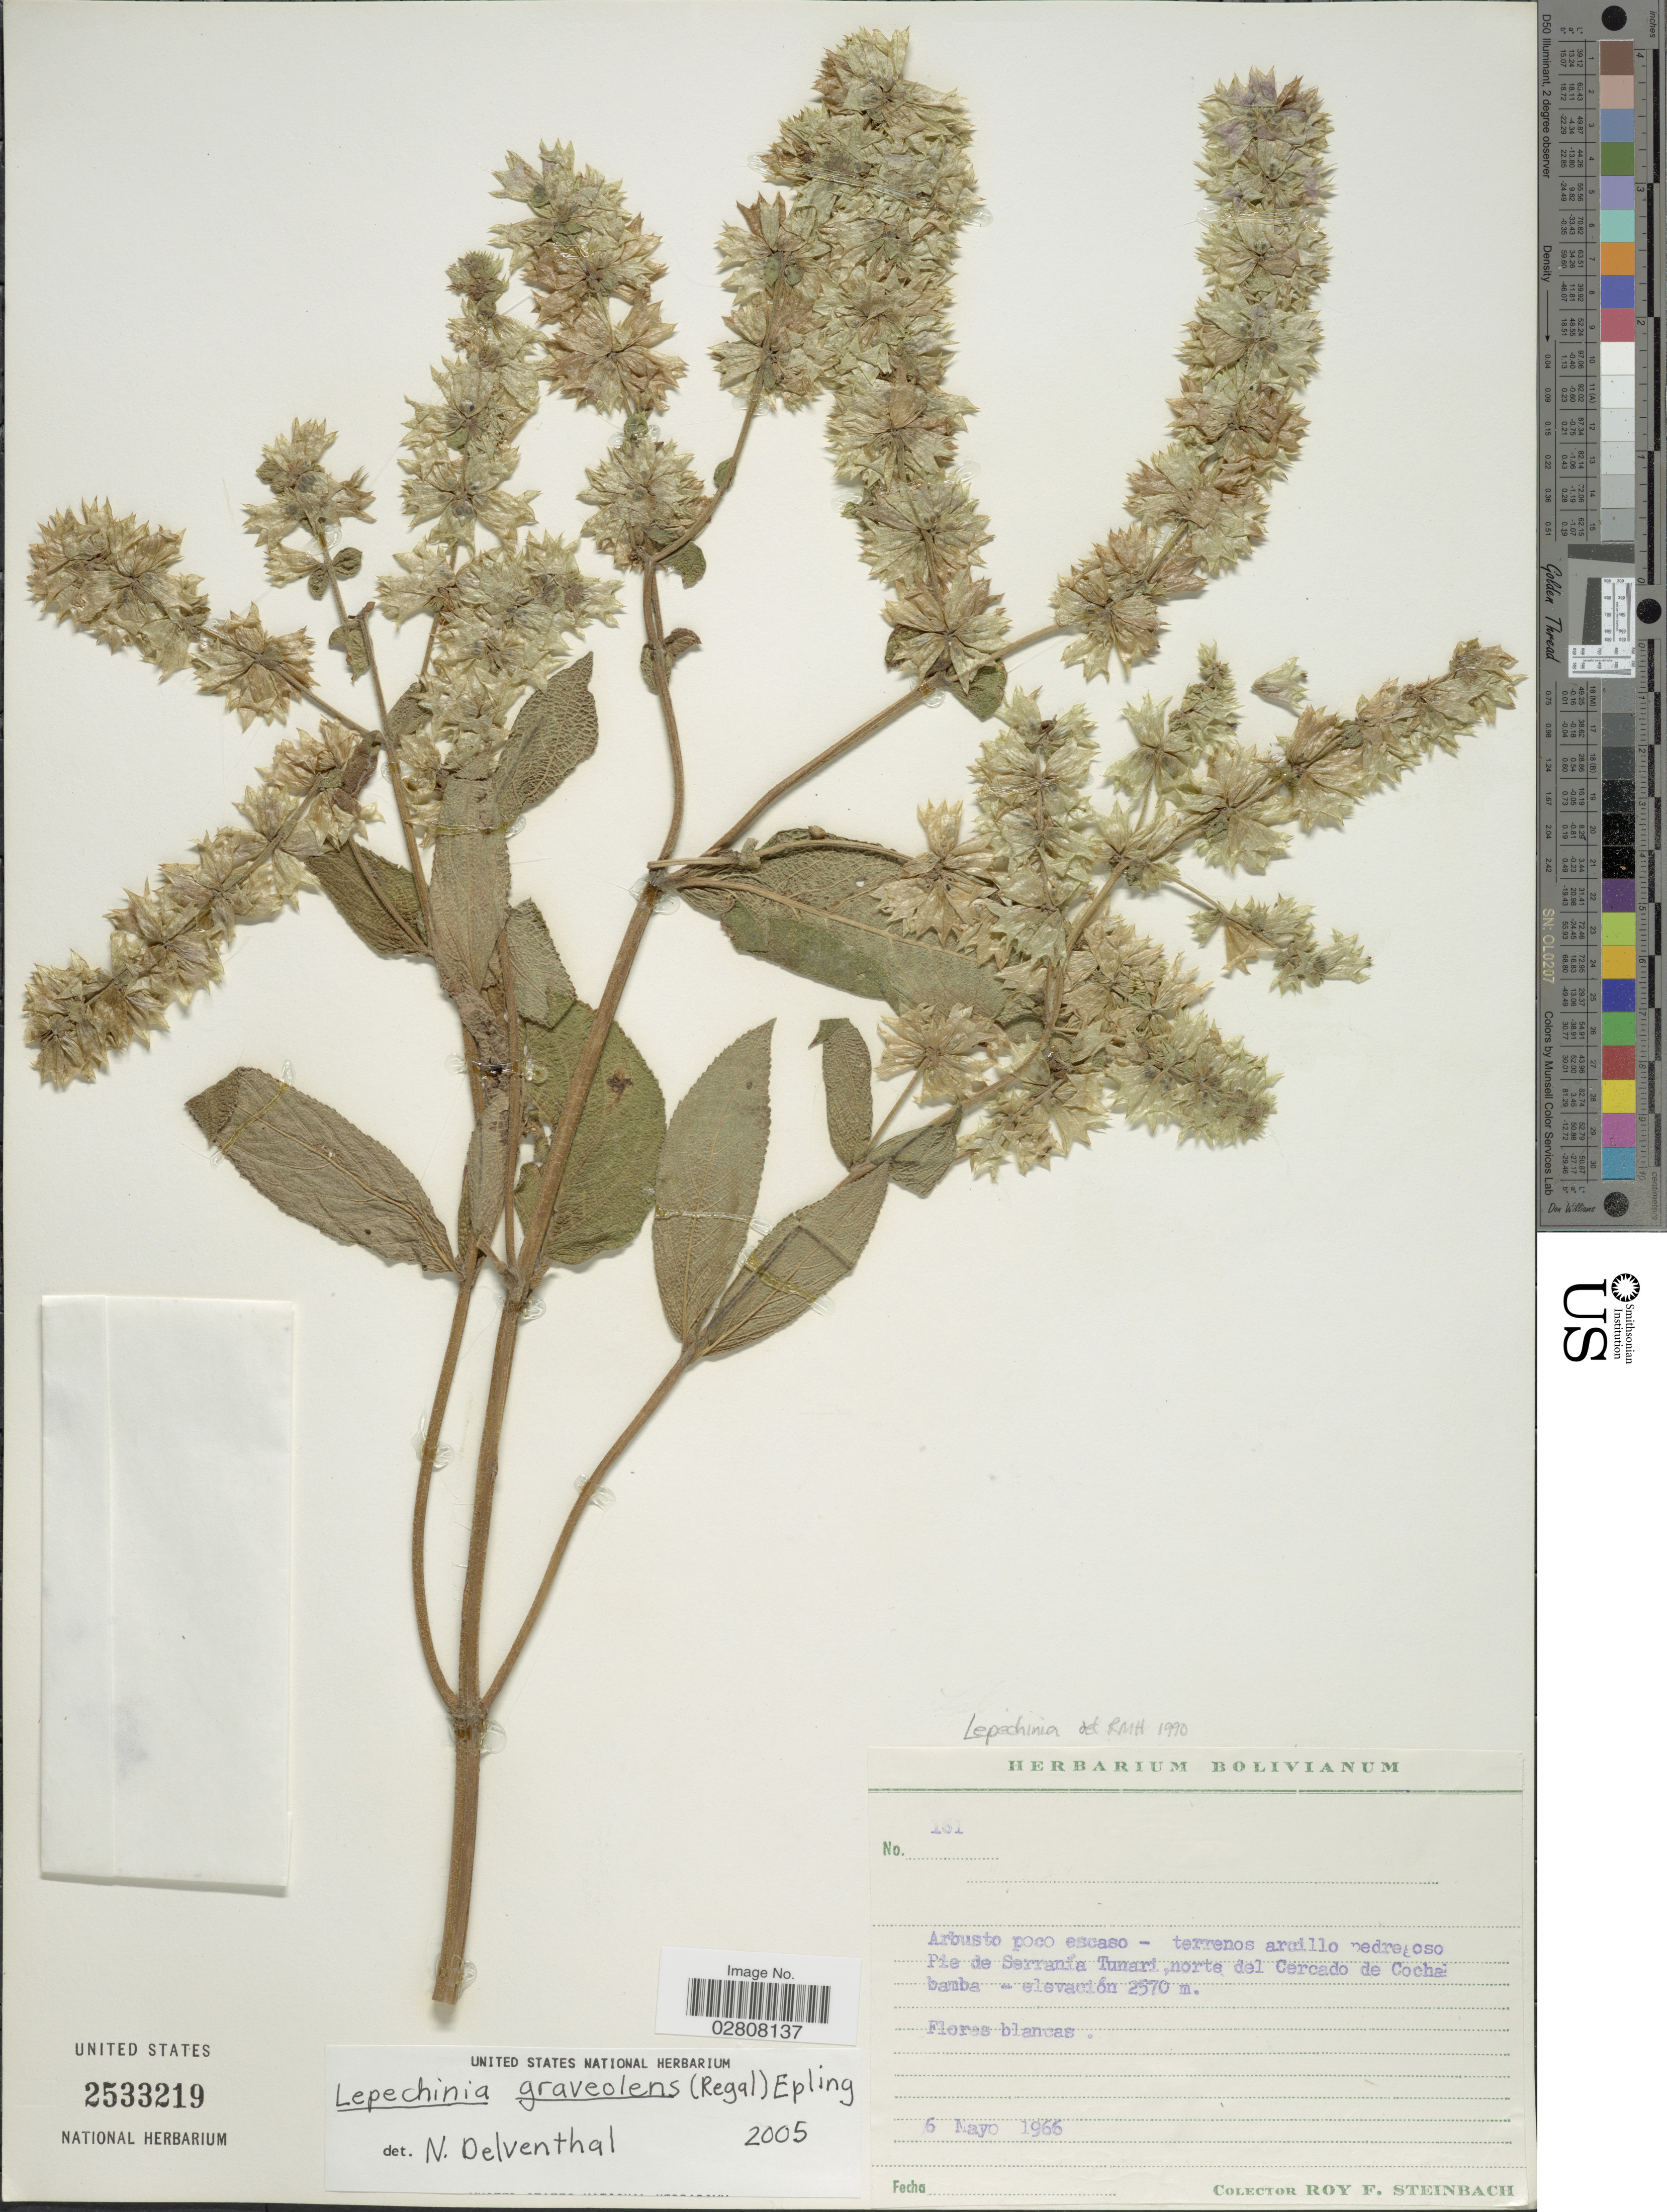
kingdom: Plantae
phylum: Tracheophyta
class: Magnoliopsida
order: Lamiales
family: Lamiaceae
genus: Lepechinia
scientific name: Lepechinia graveolens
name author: (Regel) Epling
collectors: R. F. Steinbach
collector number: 161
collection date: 1966-05-06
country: Bolivia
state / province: Cochabamba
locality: Terrenos arcillo pedregoso Pie de Serranía Tunari, norte del Cercado de Cochabamba.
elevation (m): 2570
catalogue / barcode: US 2533219